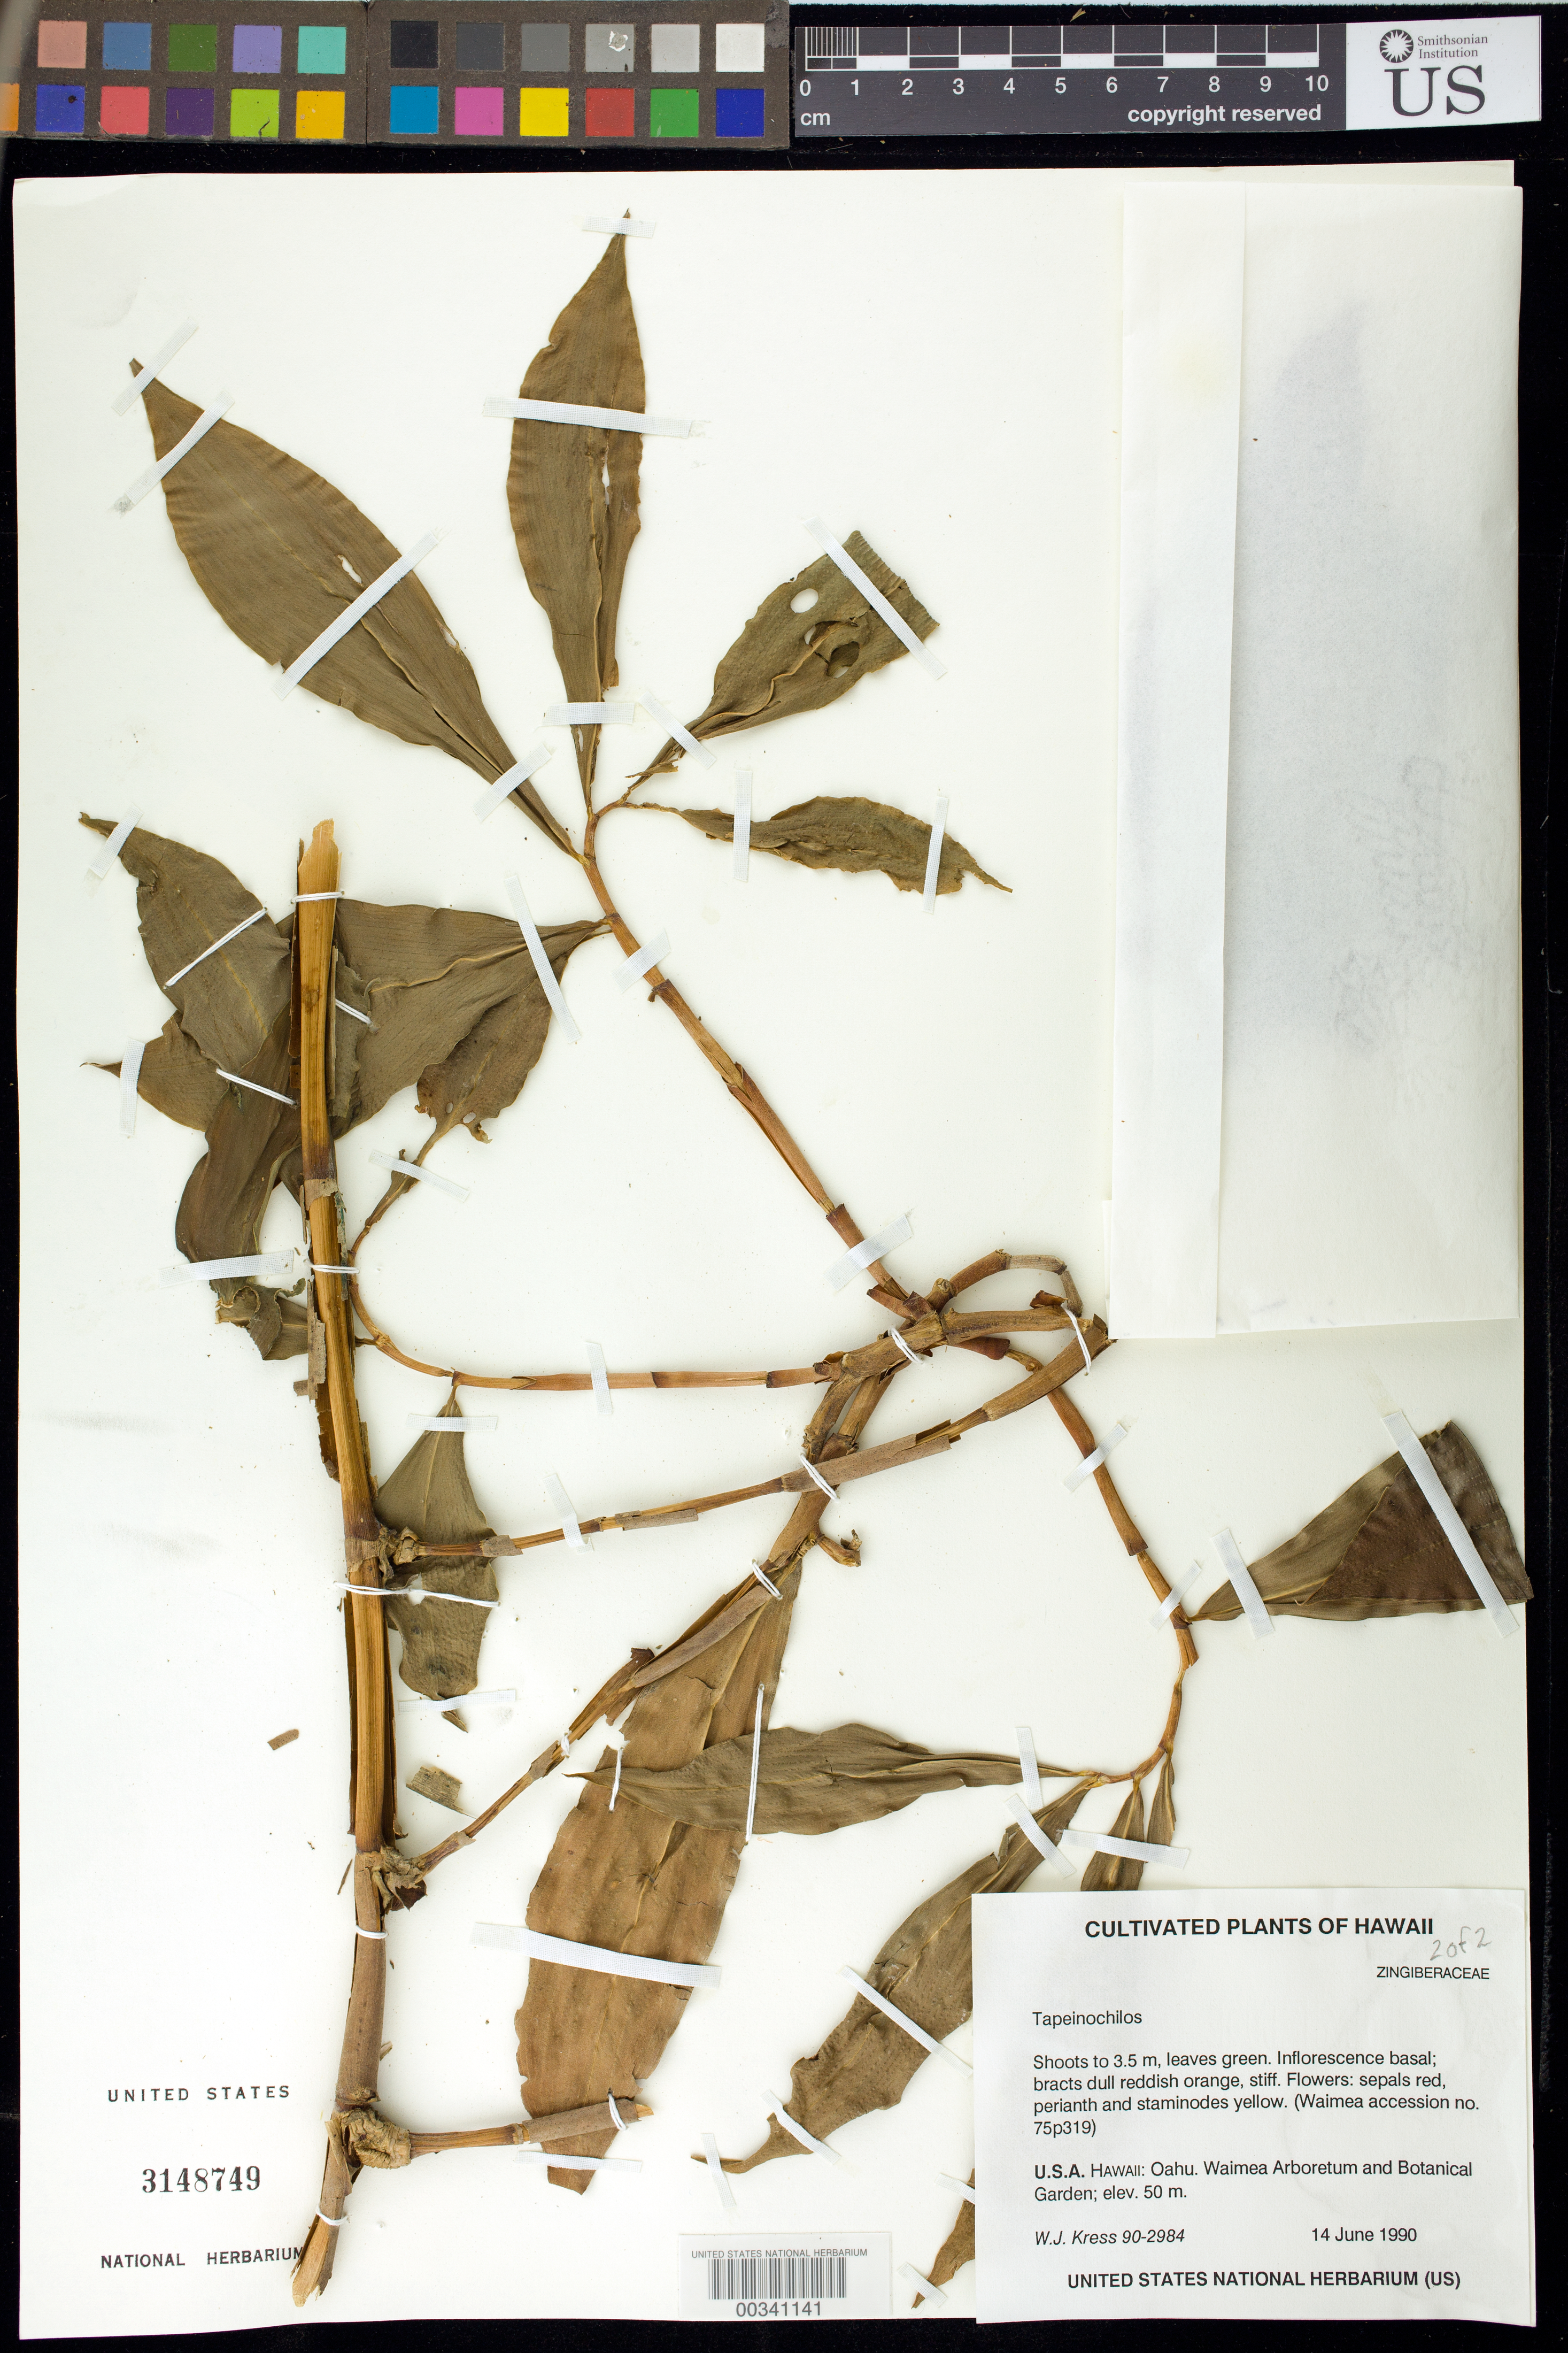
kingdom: Plantae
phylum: Tracheophyta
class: Liliopsida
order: Zingiberales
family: Costaceae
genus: Tapeinochilos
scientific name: Tapeinochilos sp.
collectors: W. J. Kress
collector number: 90-2984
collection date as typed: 14 Jun 1990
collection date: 1990-06-14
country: United States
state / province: Hawaii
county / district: Maui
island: Maui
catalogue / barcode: US 3148749